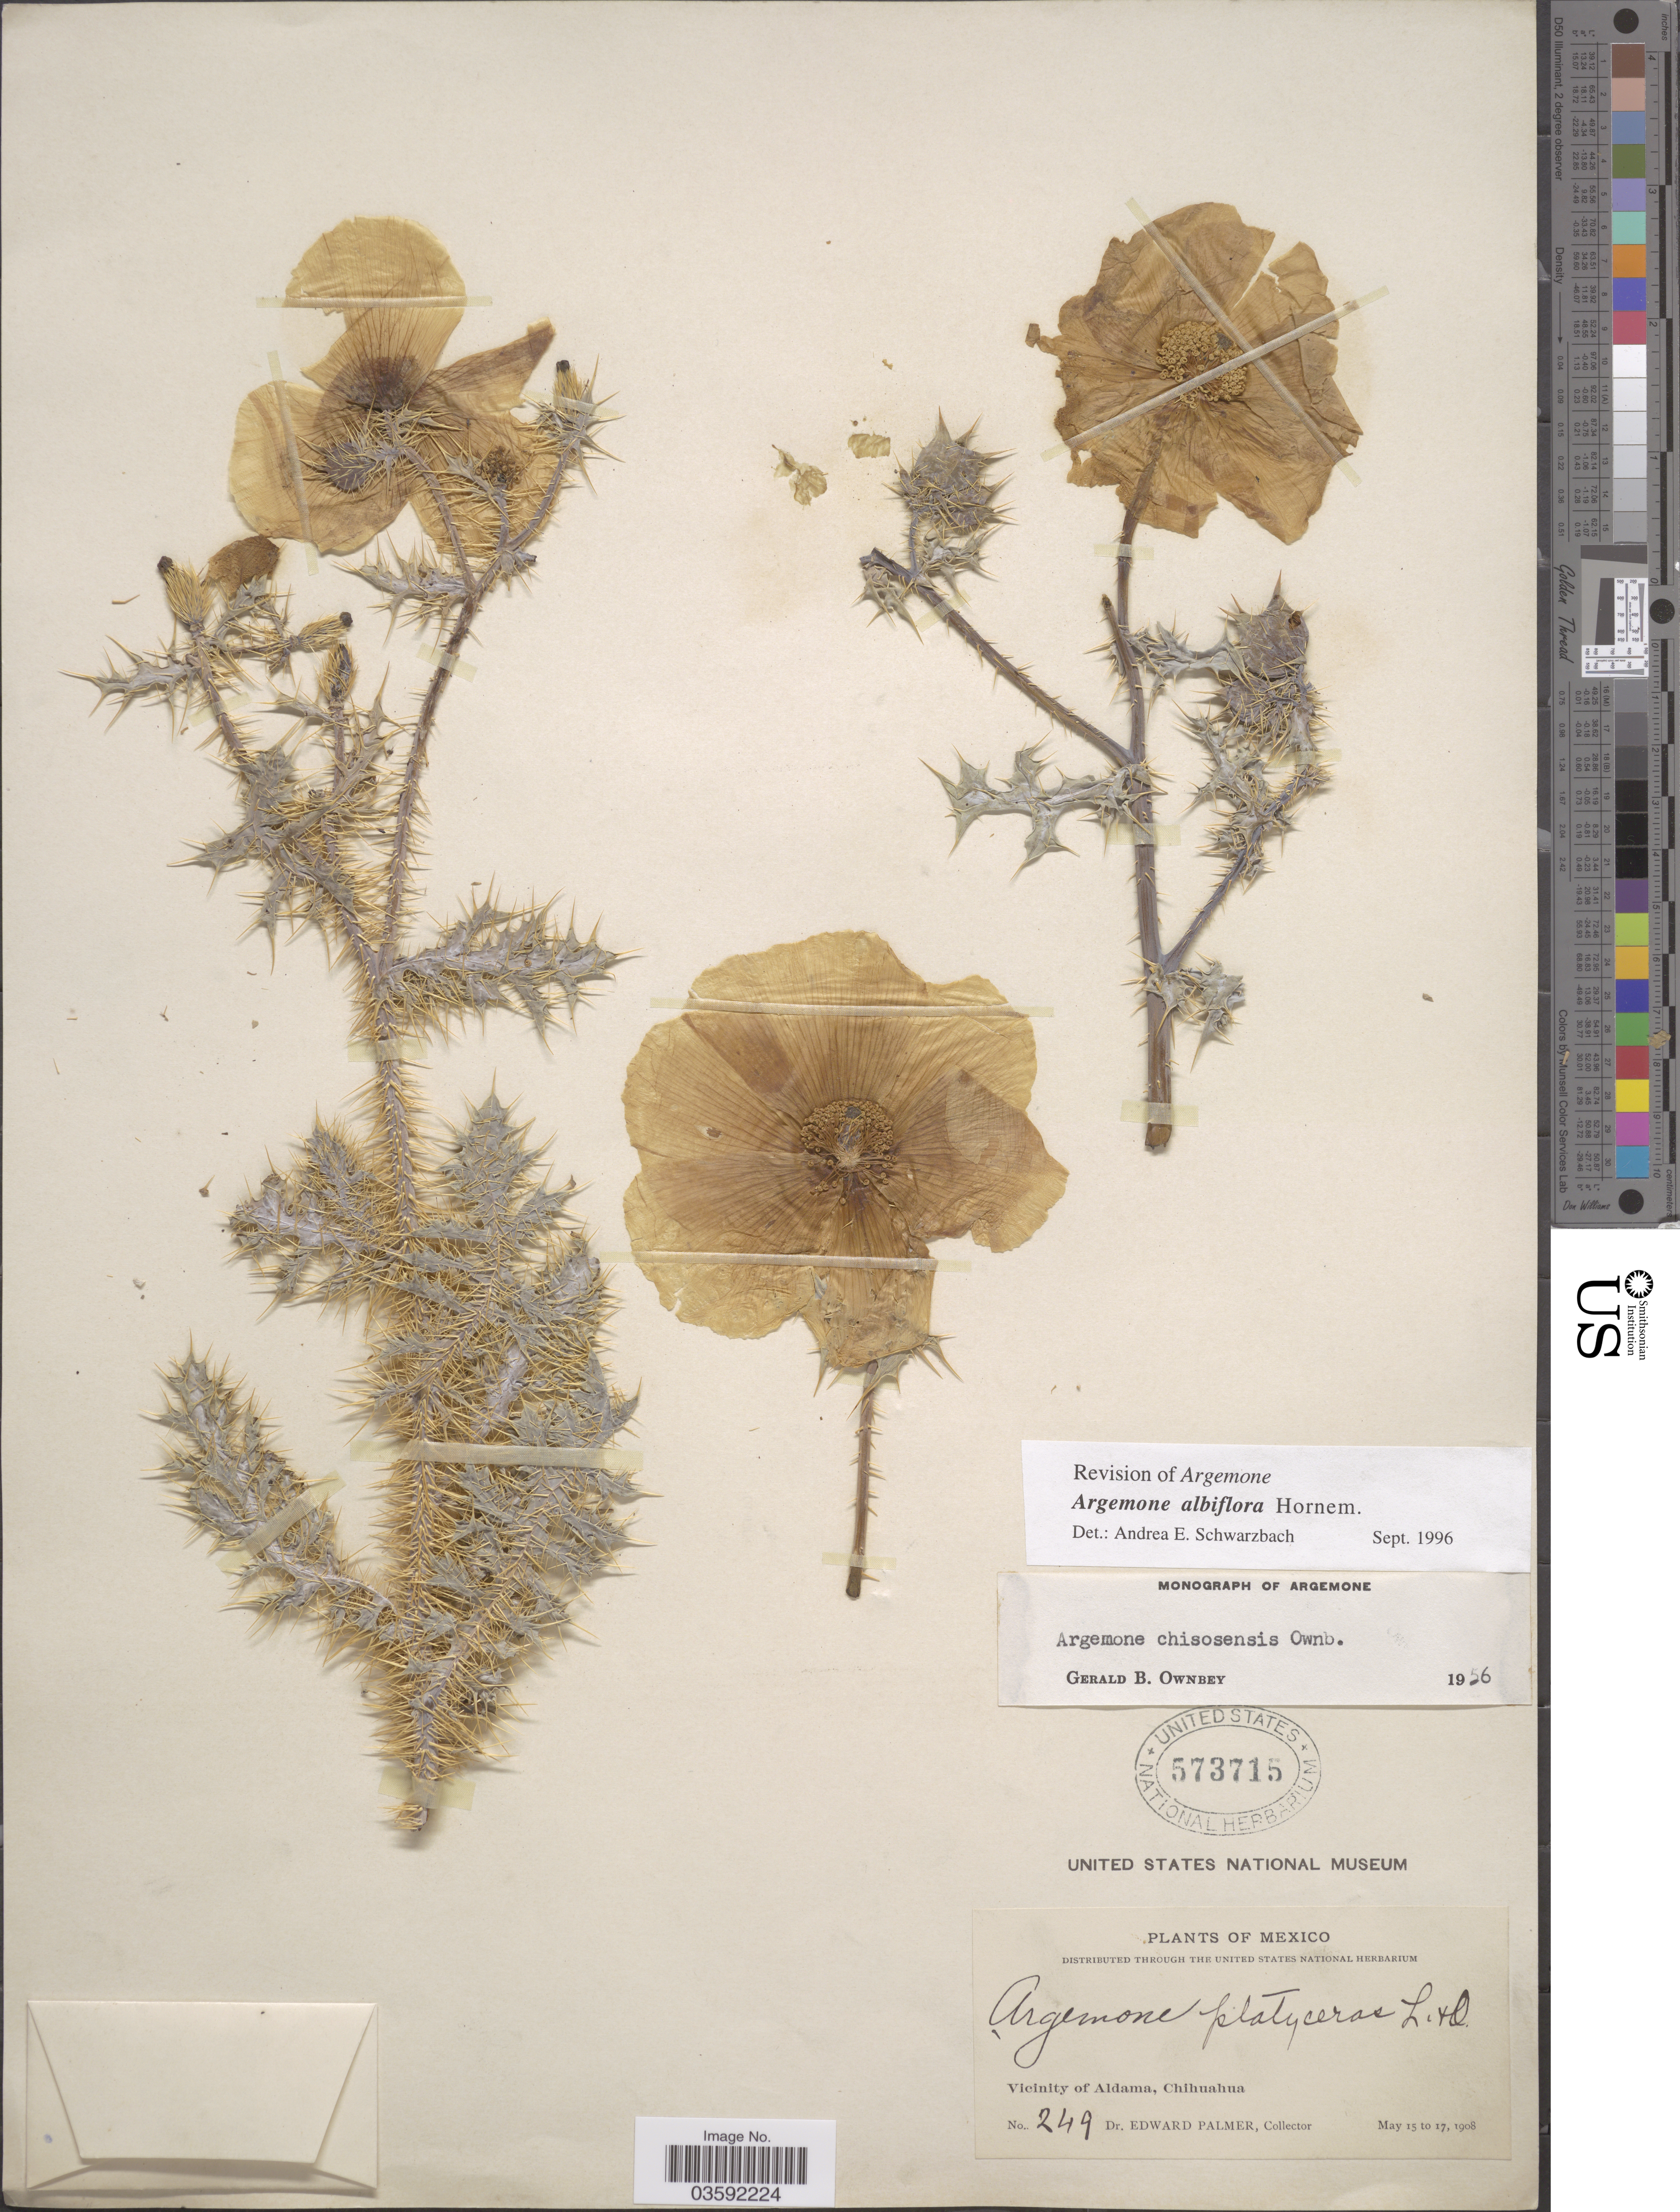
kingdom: Plantae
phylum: Tracheophyta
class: Magnoliopsida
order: Ranunculales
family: Papaveraceae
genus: Argemone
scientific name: Argemone albiflora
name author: Hornem.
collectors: E. Palmer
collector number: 249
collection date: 1908-05-15/1908-05-17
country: Mexico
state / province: Chihuahua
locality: Vicinity of Aldama.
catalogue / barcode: US 573715